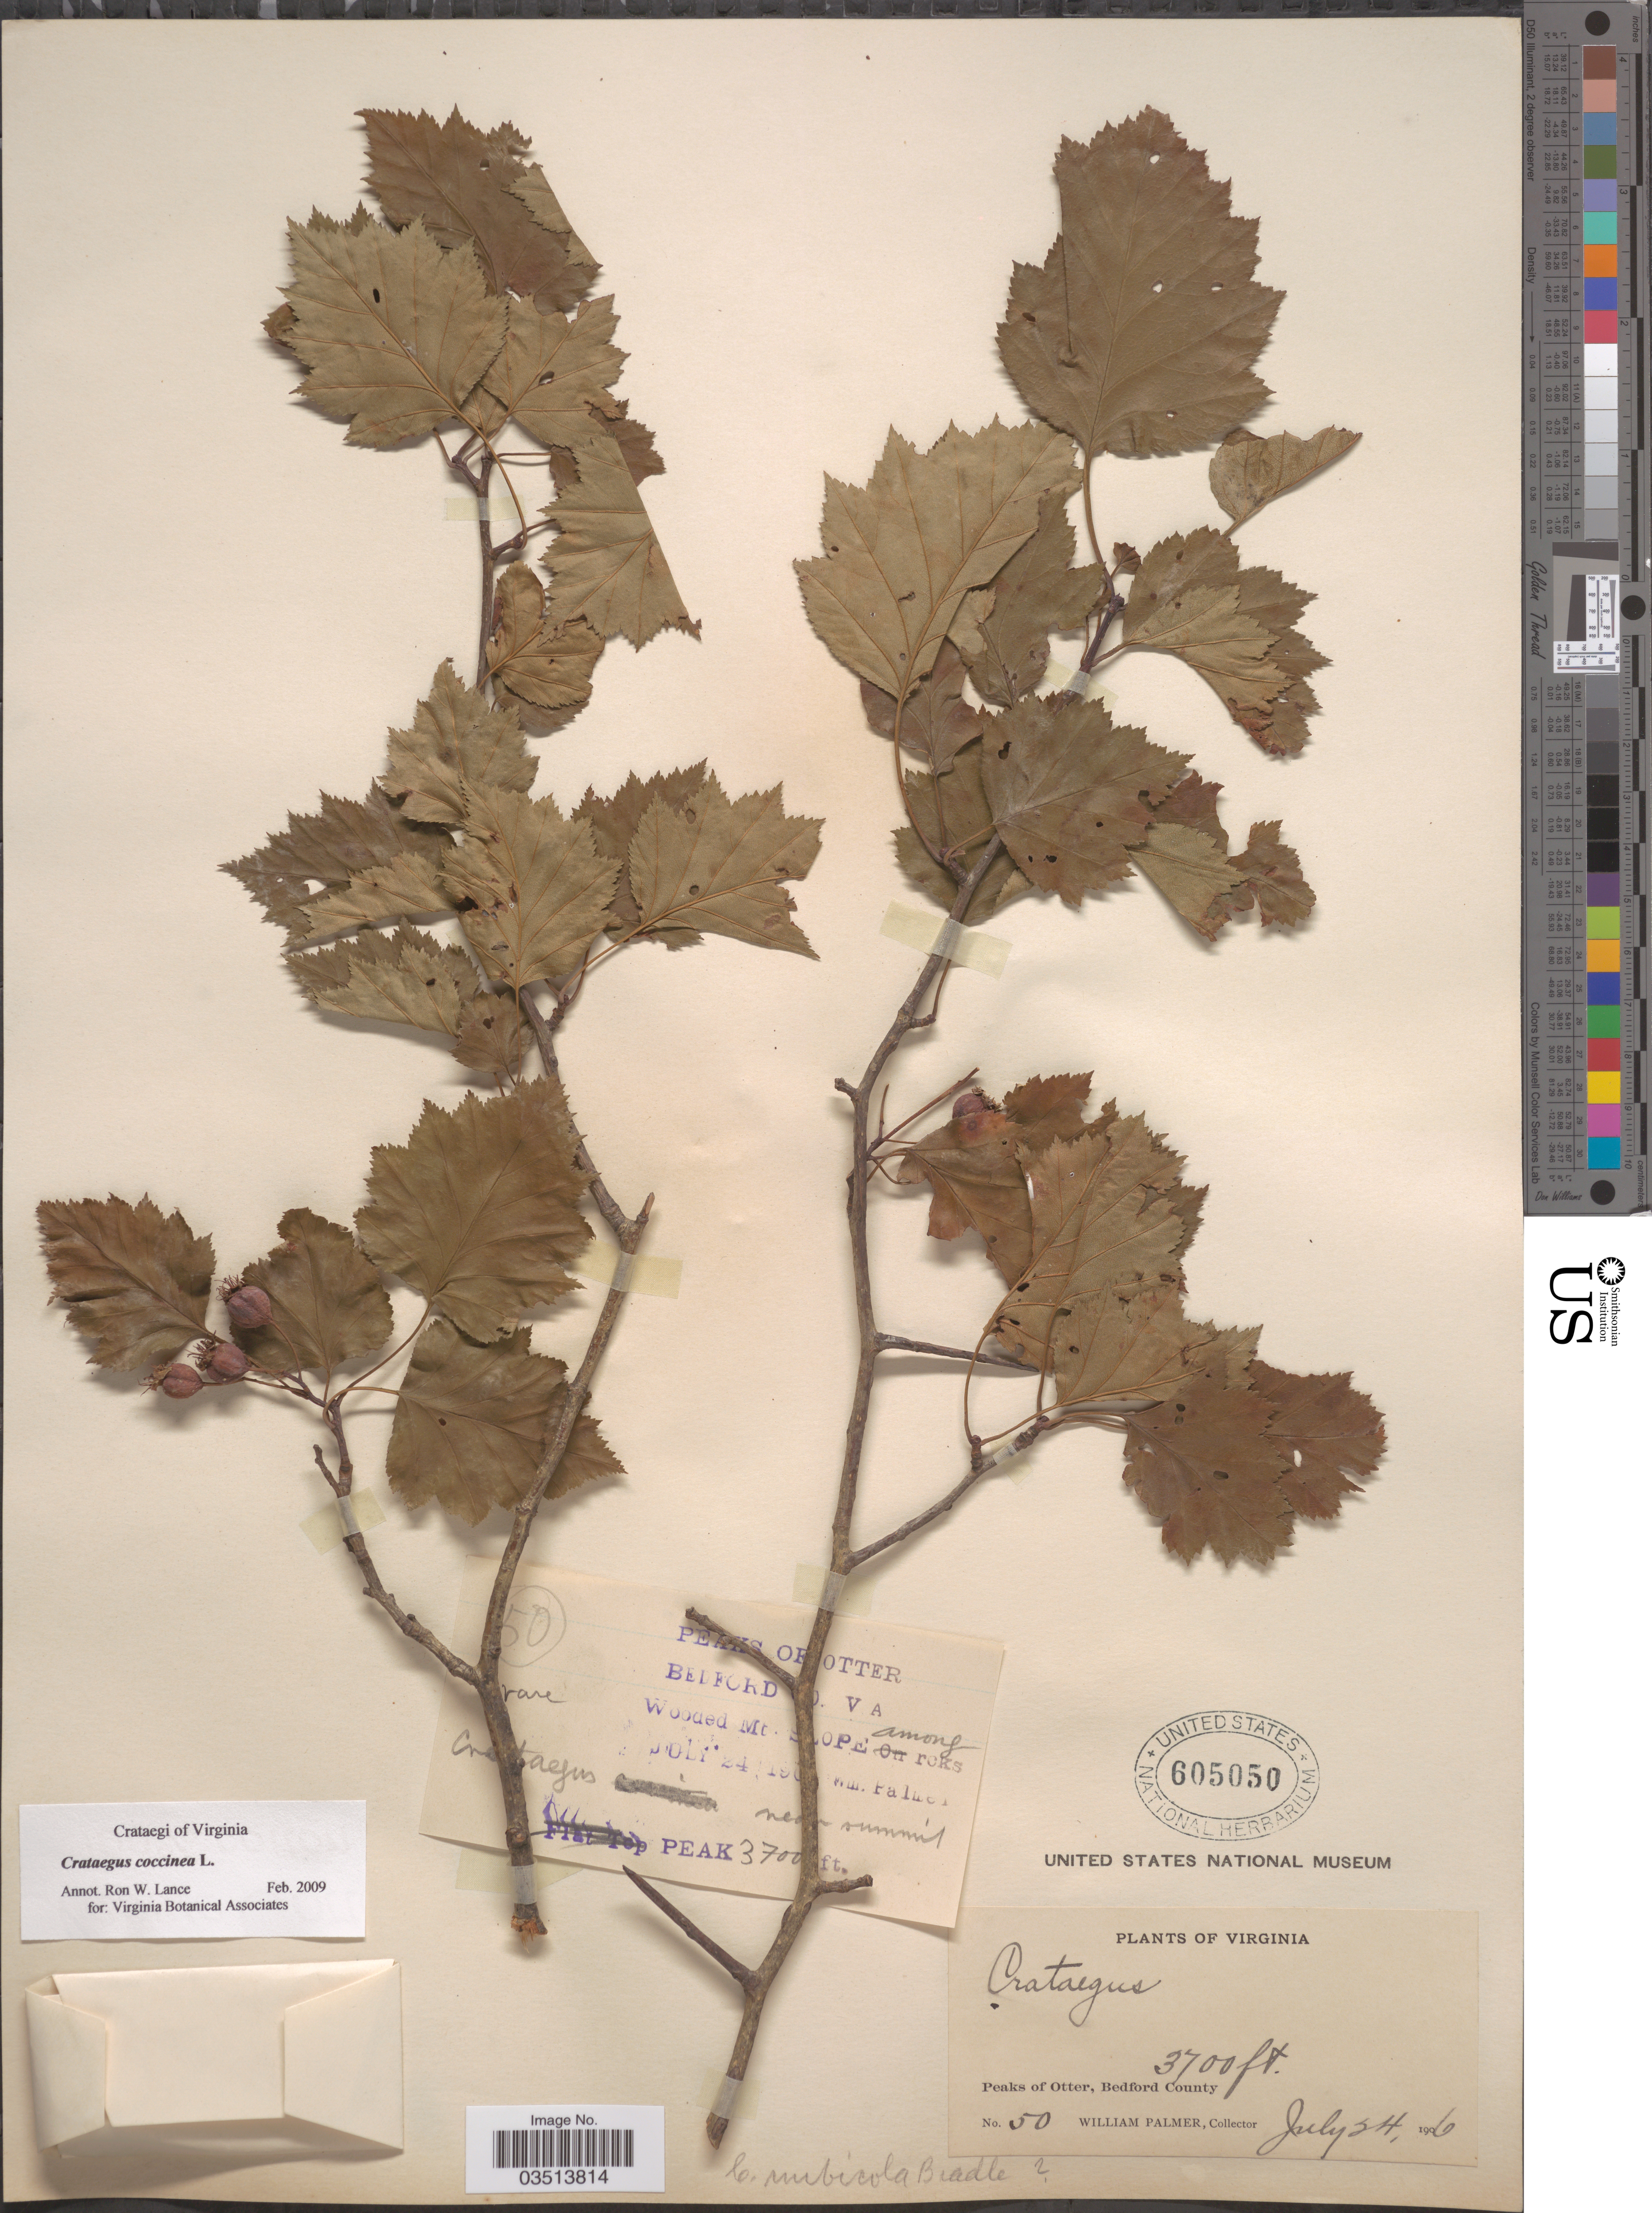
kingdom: Plantae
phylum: Tracheophyta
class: Magnoliopsida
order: Rosales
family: Rosaceae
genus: Crataegus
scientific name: Crataegus coccinea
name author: Ashe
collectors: W. Palmer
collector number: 50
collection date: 1906-07-03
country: United States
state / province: Virginia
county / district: Bedford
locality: Peaks of Otter, Bedford County.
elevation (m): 1128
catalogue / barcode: US 605050